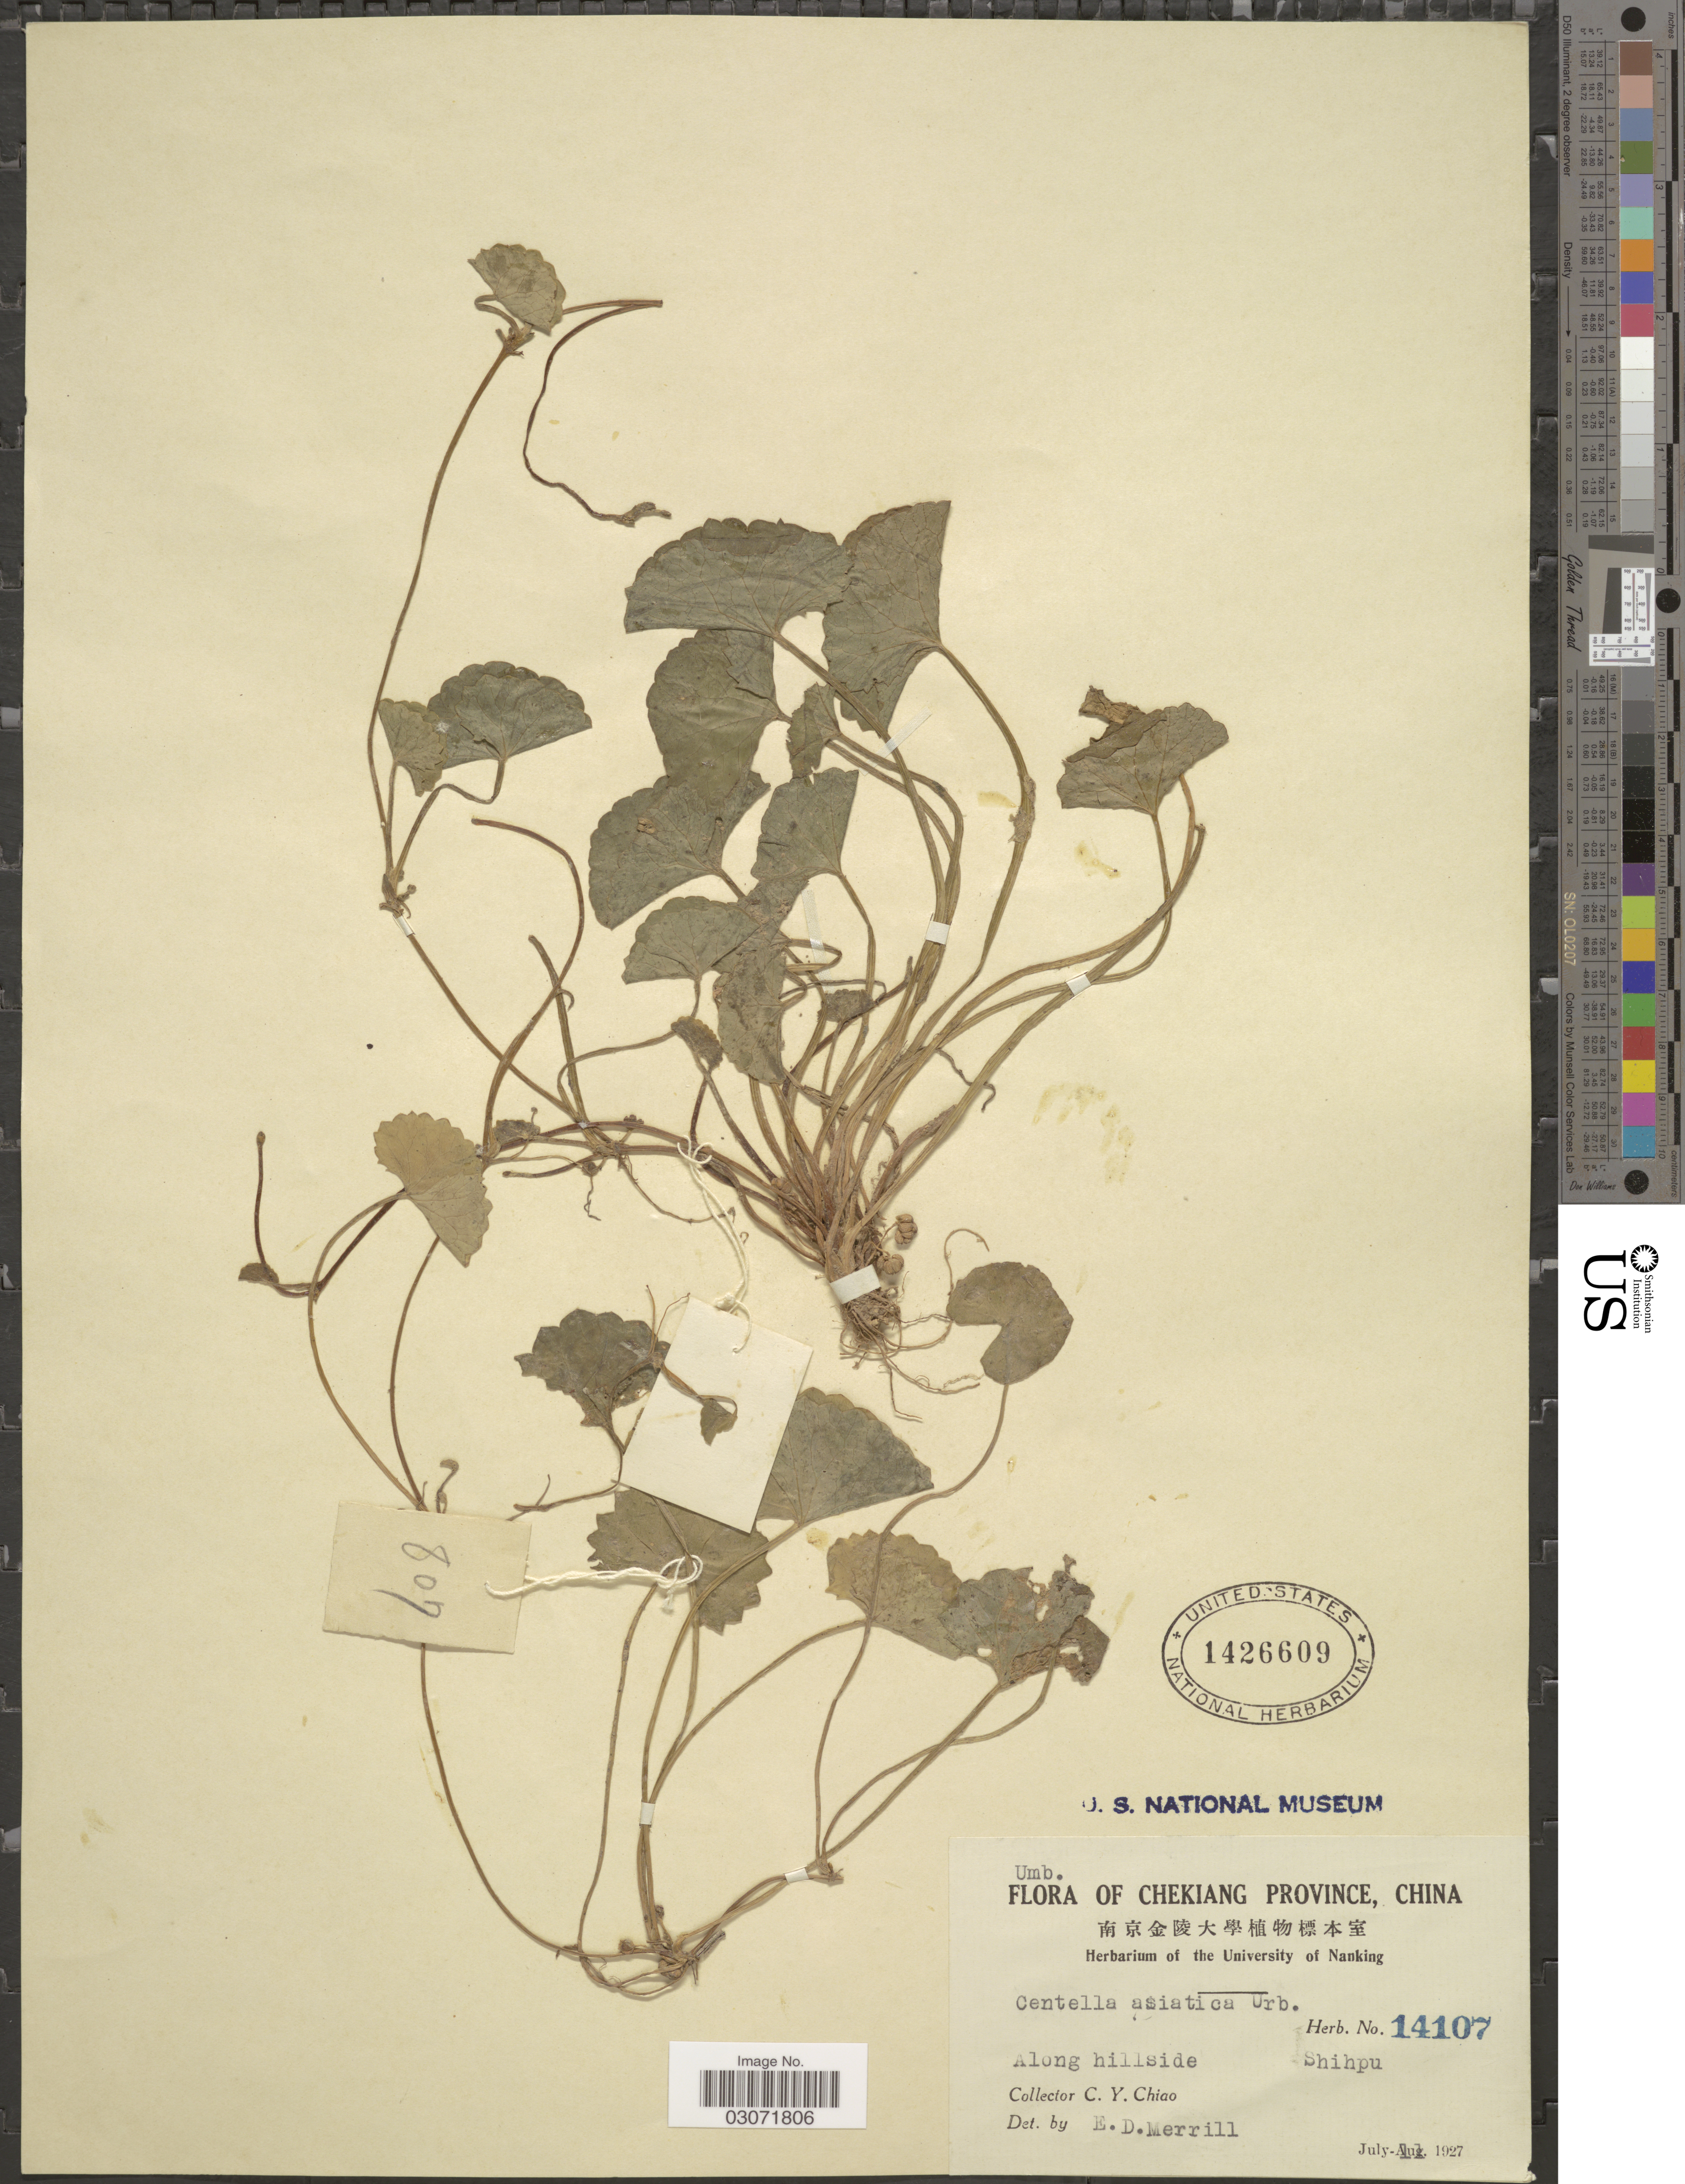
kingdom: Plantae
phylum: Tracheophyta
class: Magnoliopsida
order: Apiales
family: Apiaceae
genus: Centella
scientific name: Centella asiatica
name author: (L.) Urb.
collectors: C. Y. Chiao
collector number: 14107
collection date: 1927-08-11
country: China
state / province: Zhejiang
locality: Chekiang Province. Shihpu.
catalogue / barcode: US 1426609